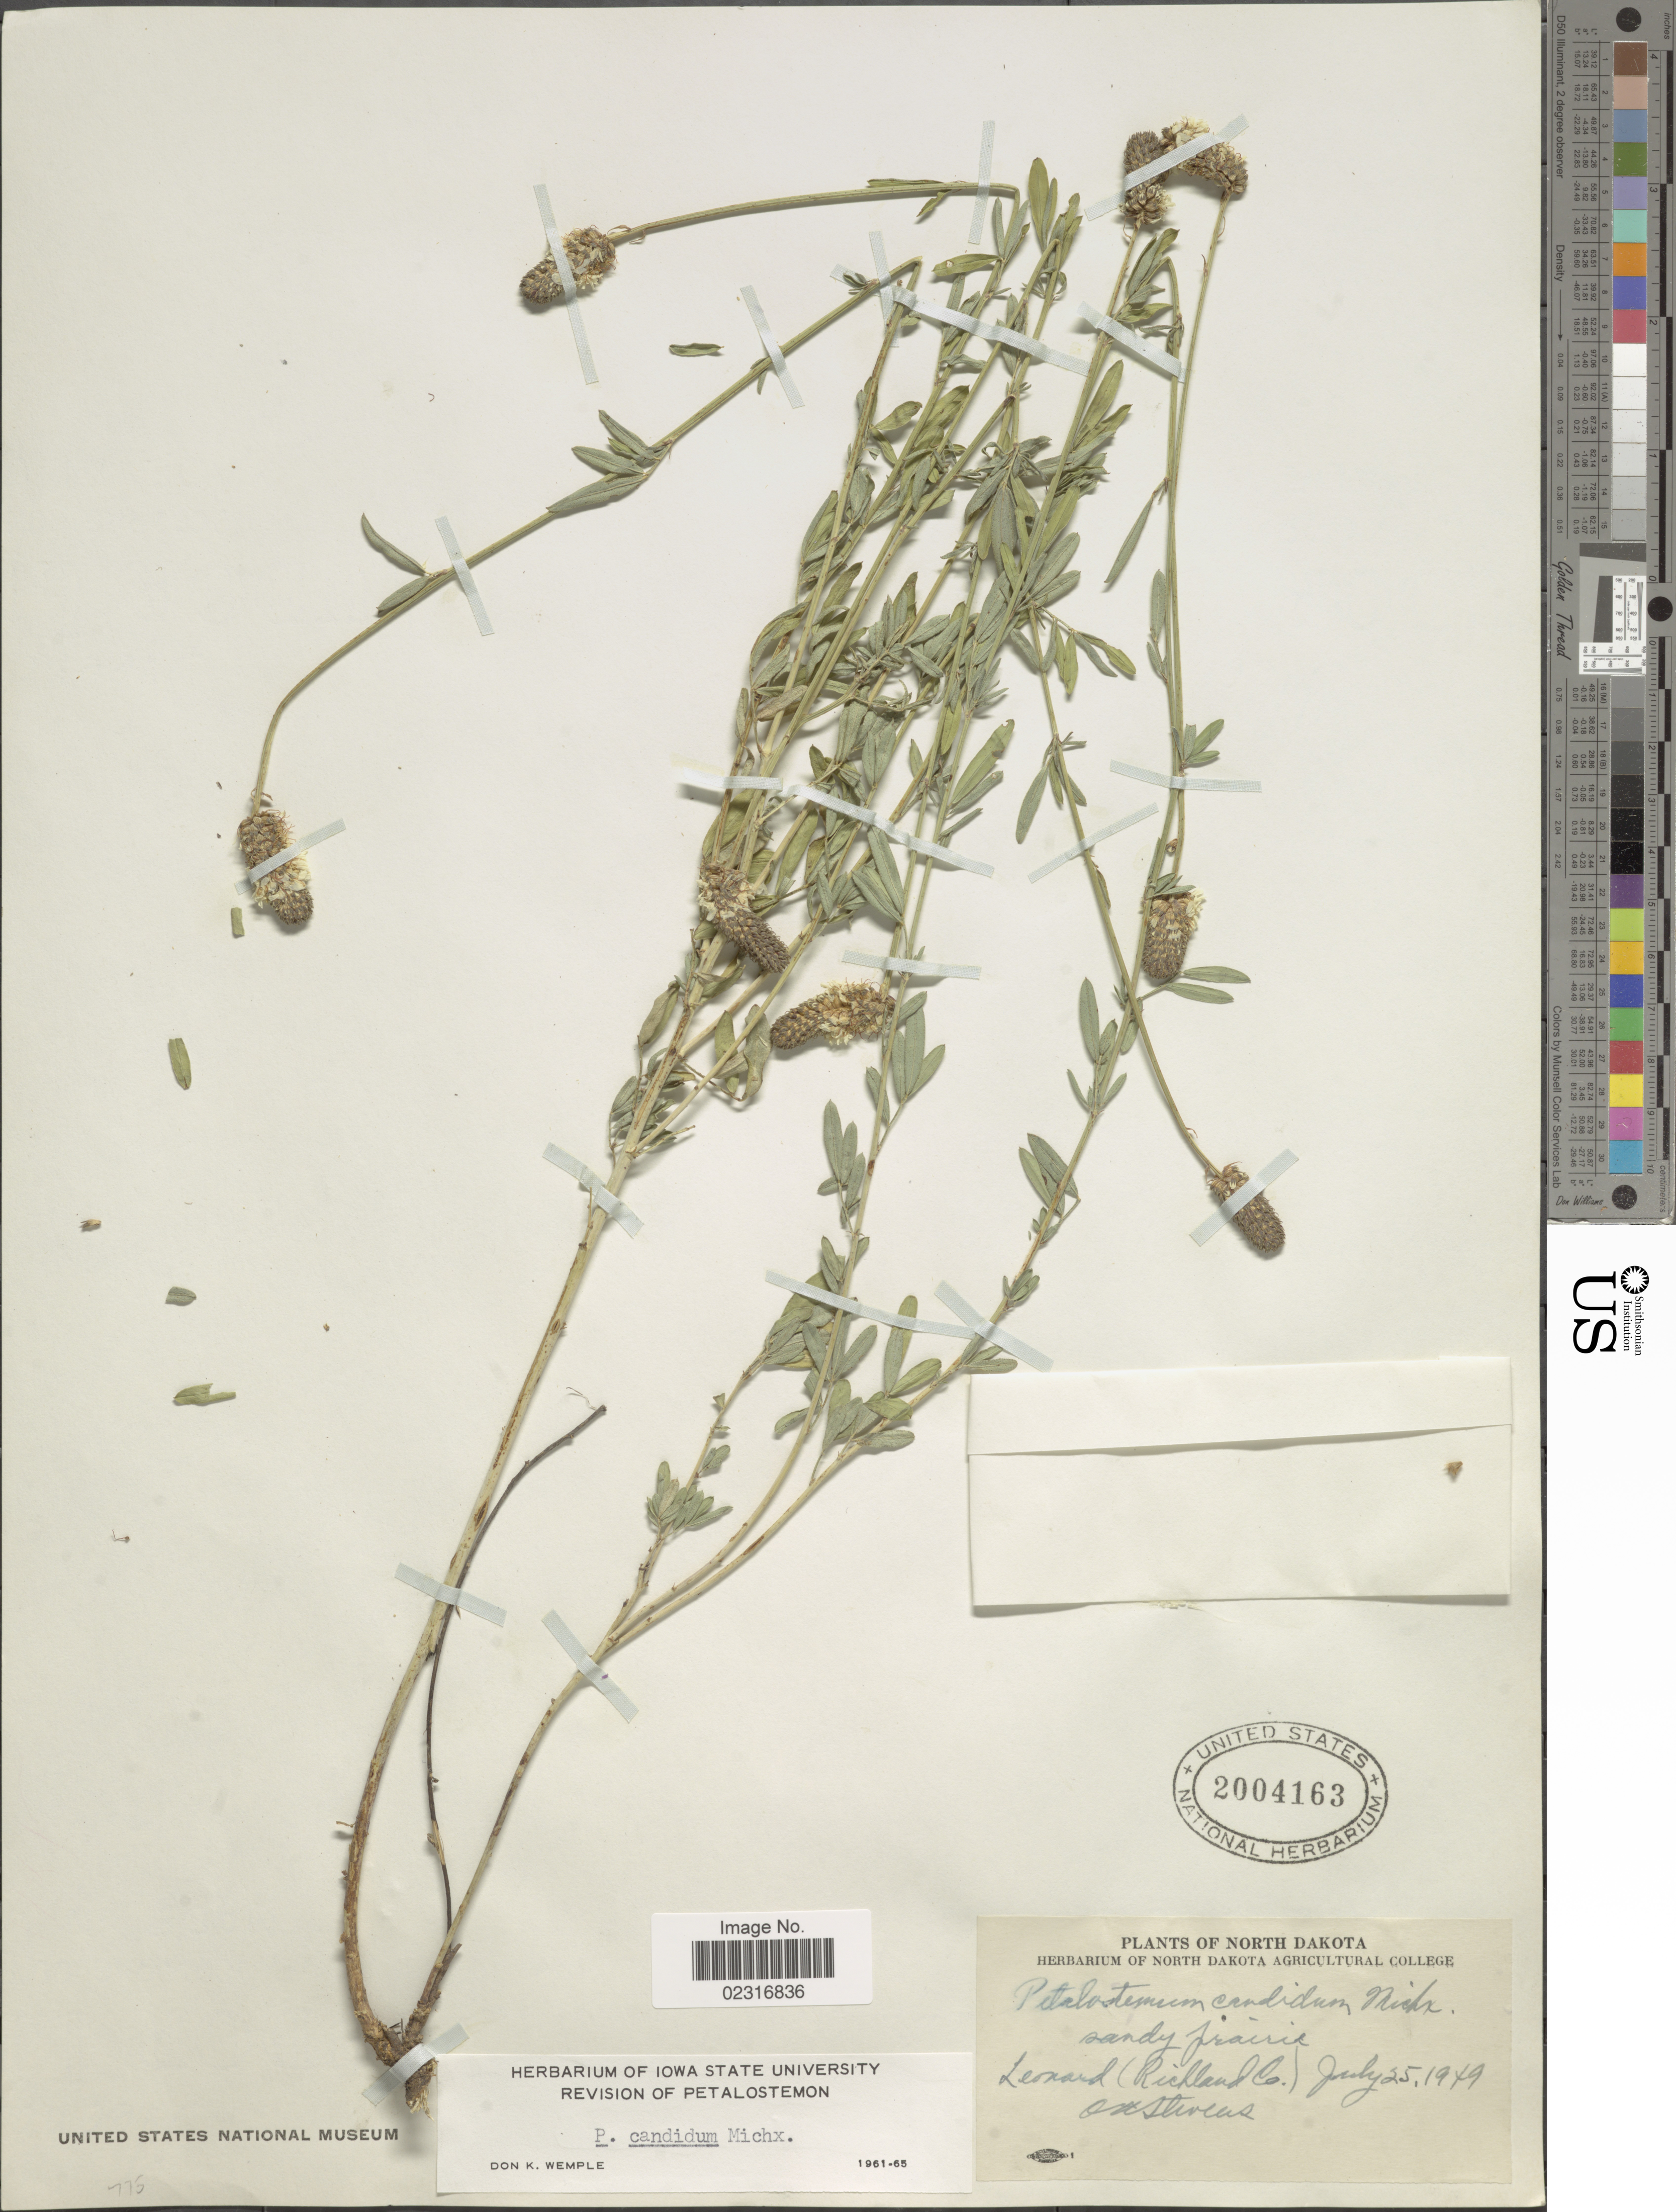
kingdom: Plantae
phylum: Tracheophyta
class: Magnoliopsida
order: Fabales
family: Fabaceae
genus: Dalea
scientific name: Dalea candida var. candida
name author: Michx. ex Willd.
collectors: O. A. Stevens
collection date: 1949-07-25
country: United States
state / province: North Dakota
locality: Leonard (Richland Co.).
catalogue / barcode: US 2004163